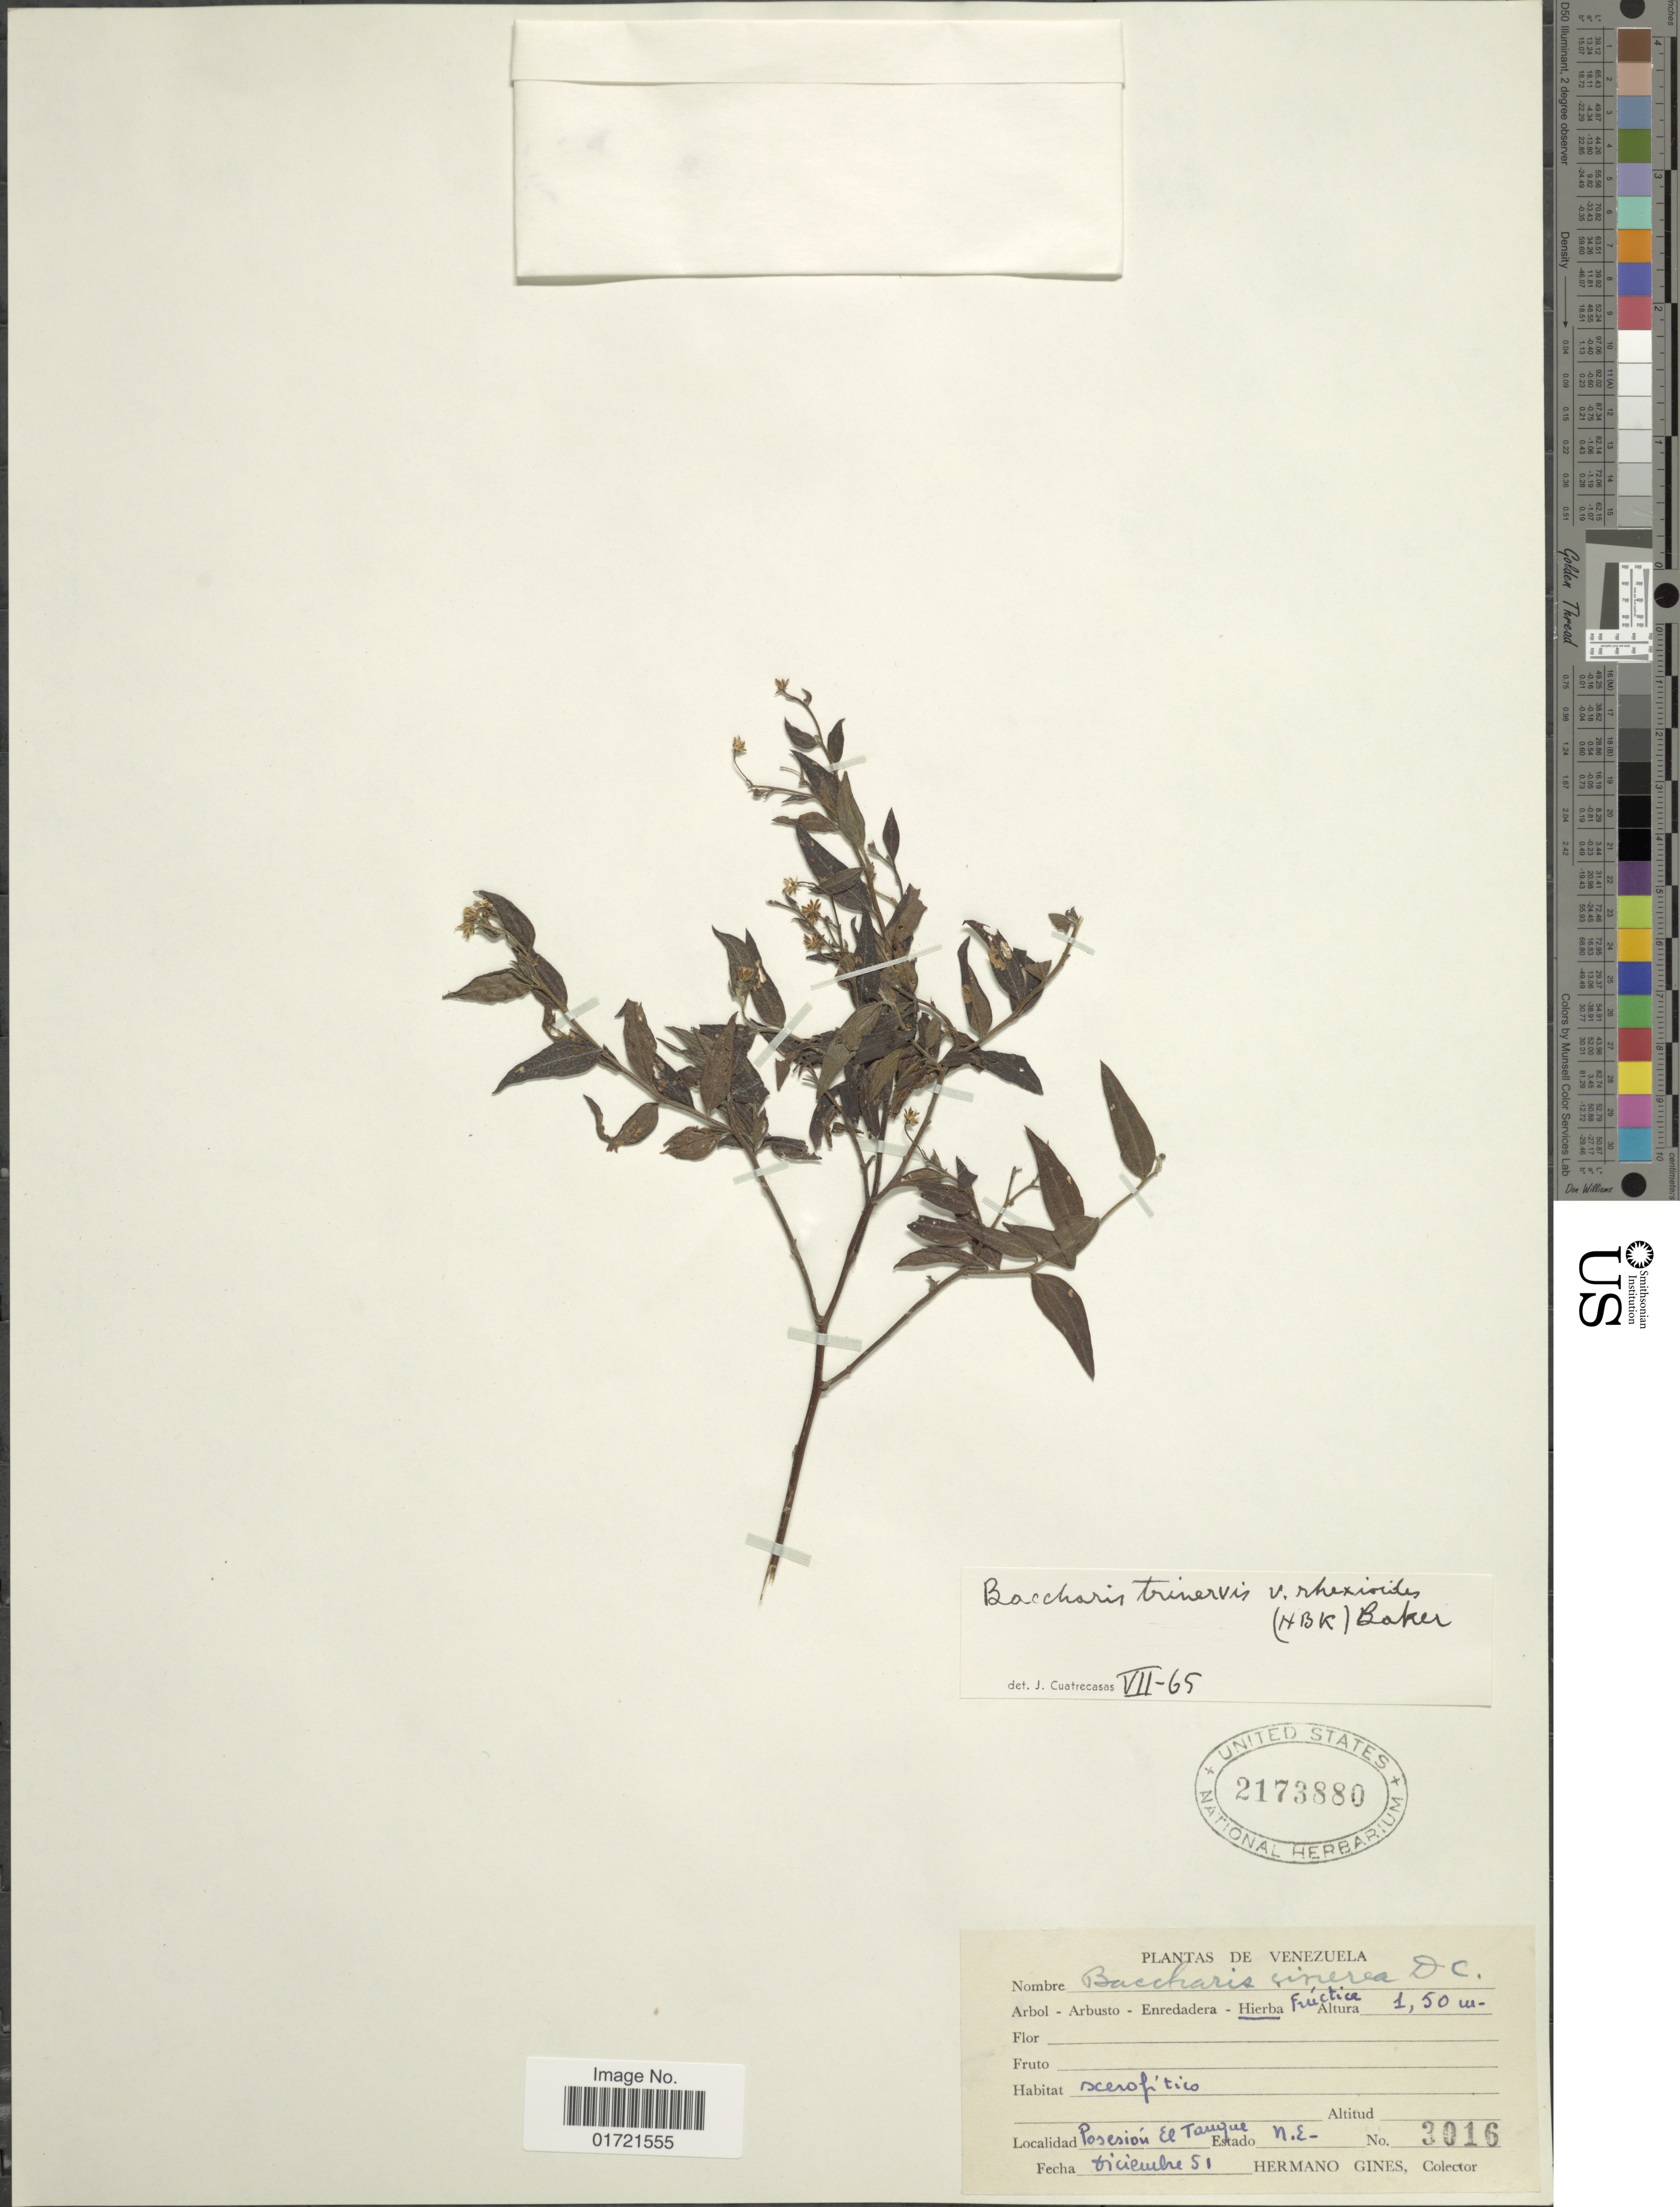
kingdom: Plantae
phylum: Tracheophyta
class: Magnoliopsida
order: Asterales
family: Asteraceae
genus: Baccharis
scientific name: Baccharis trinervis var. rhexioides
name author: (Kunth) Baker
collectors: Bro. Gines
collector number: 3016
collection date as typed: Transcribed d/m/y: /12/51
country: Venezuela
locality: Posesion El Tarique, Estado N.E.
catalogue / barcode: US 2173880